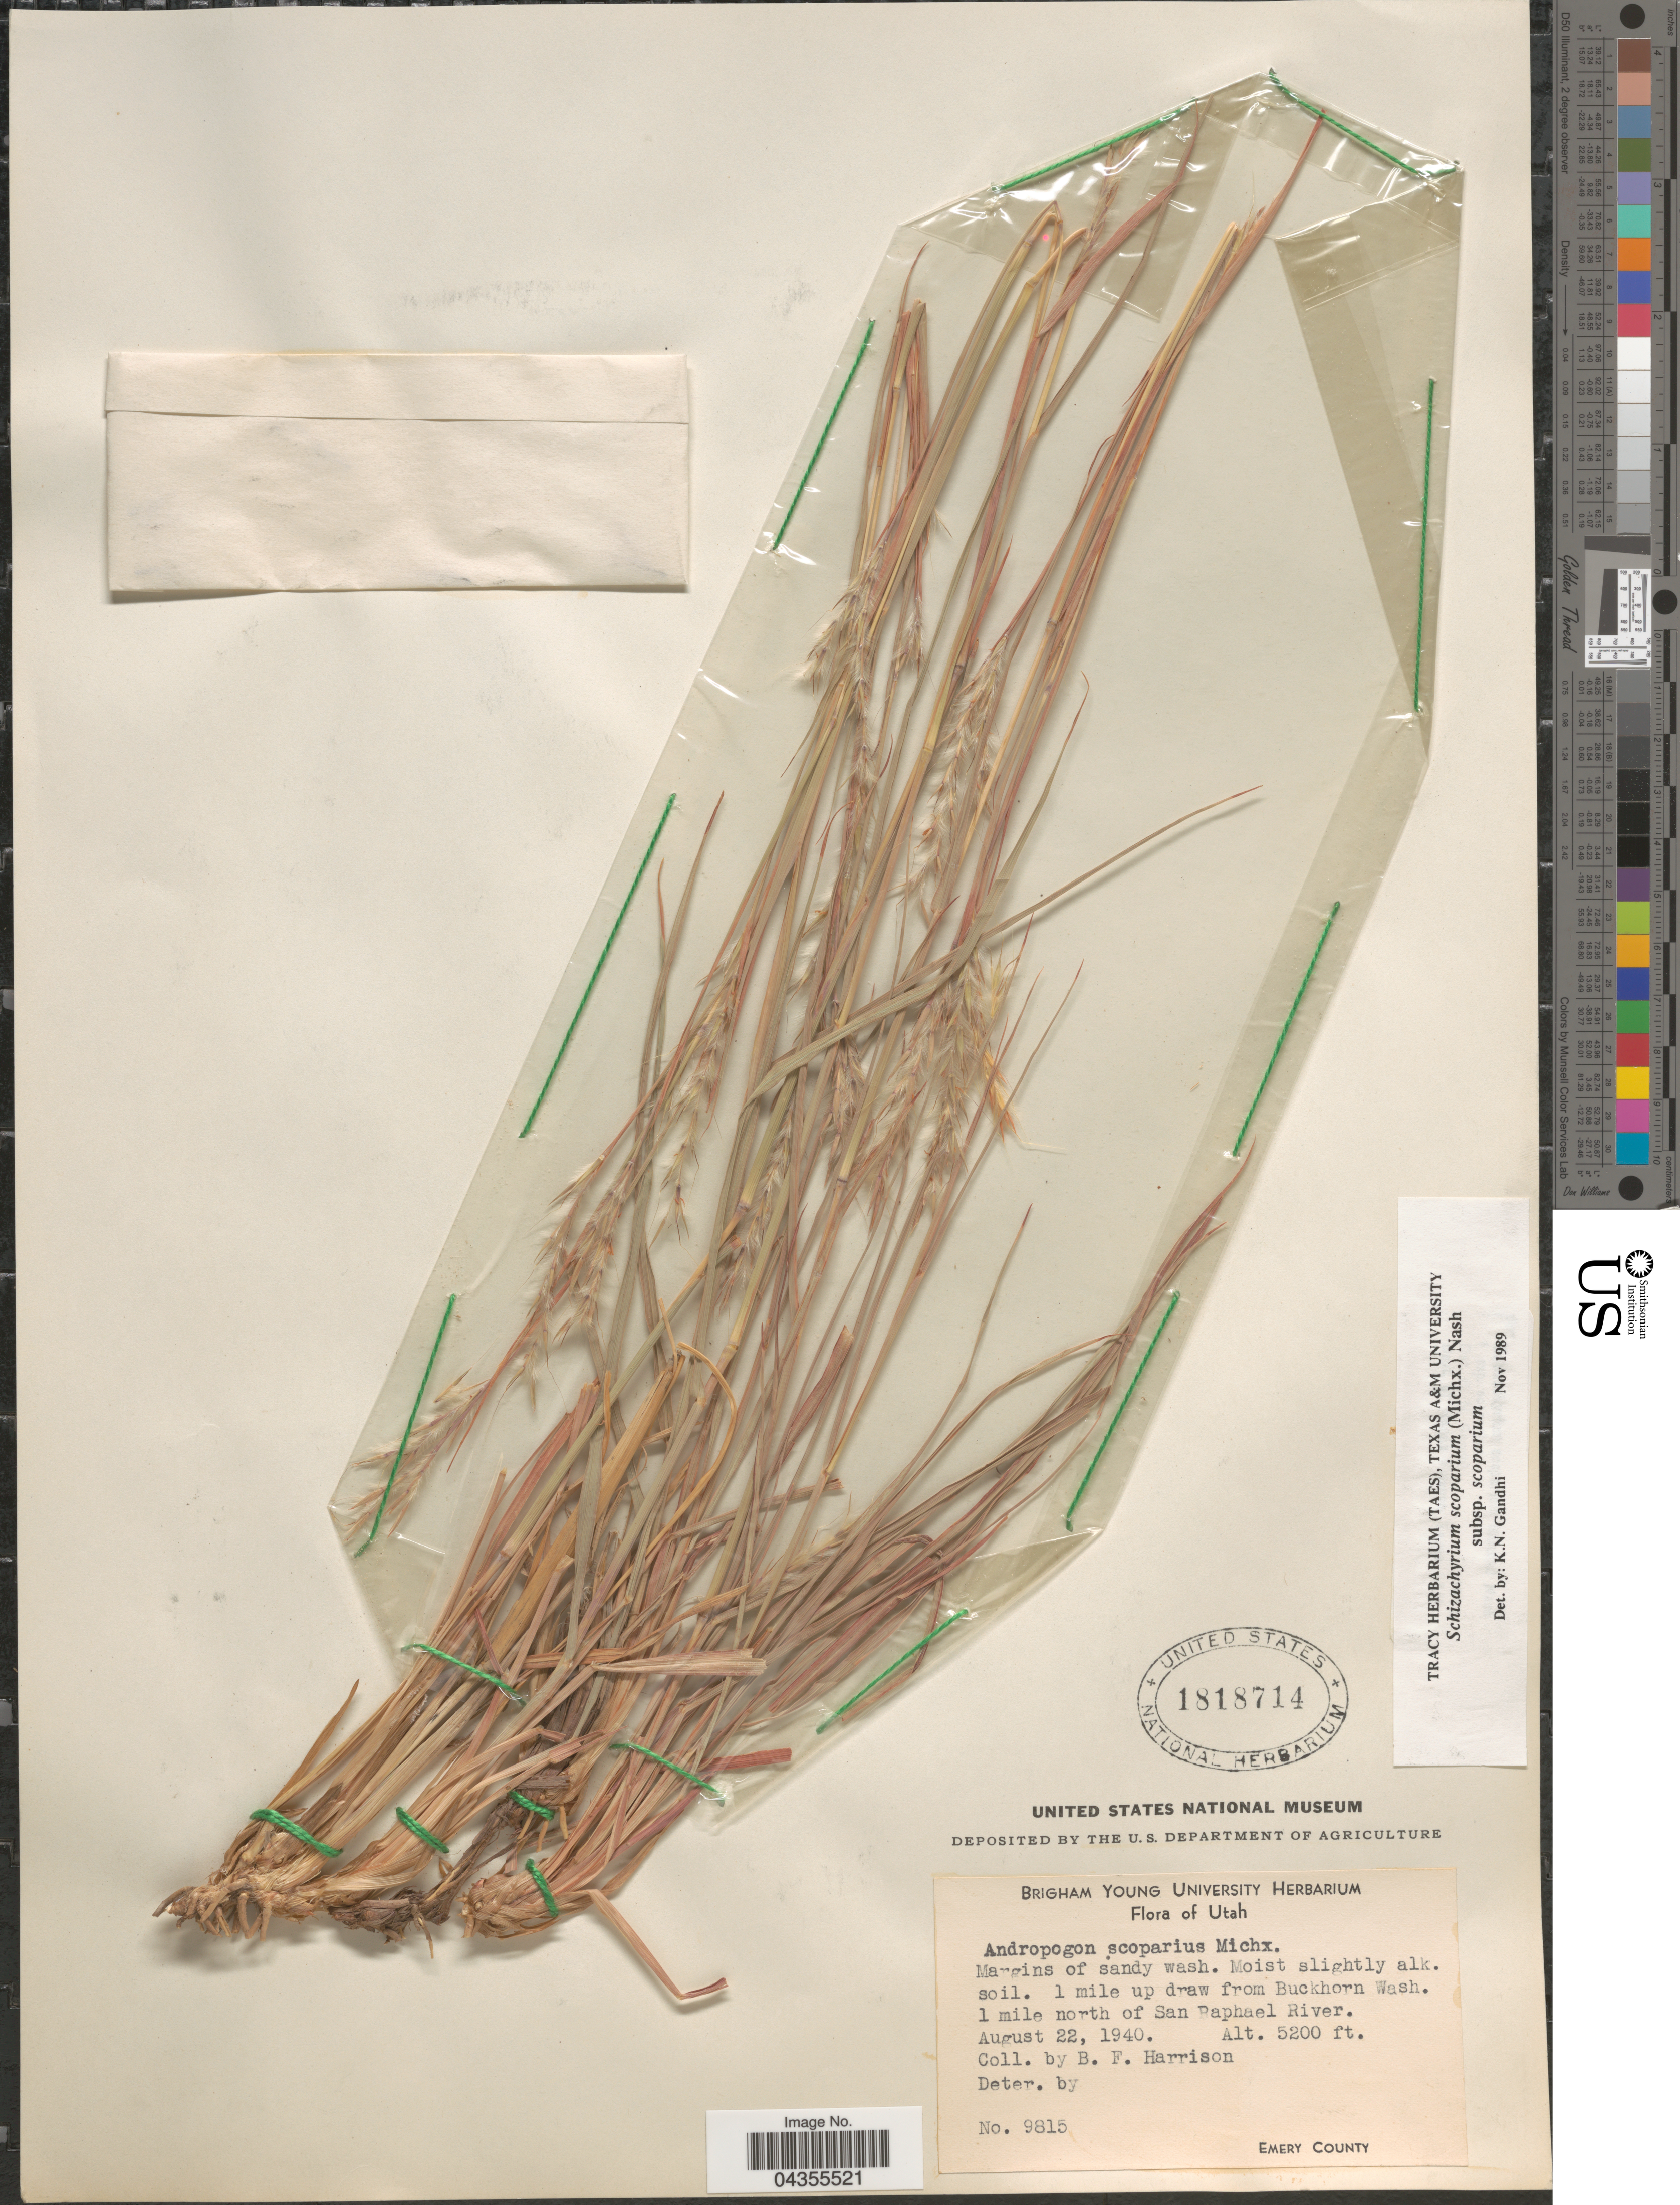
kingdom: Plantae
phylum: Tracheophyta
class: Liliopsida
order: Poales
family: Poaceae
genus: Schizachyrium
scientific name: Schizachyrium scoparium var. scoparium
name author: (Michx.) Nash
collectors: B. F. Harrison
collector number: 9815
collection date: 1940-08-22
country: United States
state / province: Utah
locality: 1 mile up draw from Buckhorn Wash. 1 mile north of San Raphael River. Emery County.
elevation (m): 1585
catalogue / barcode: US 1818714